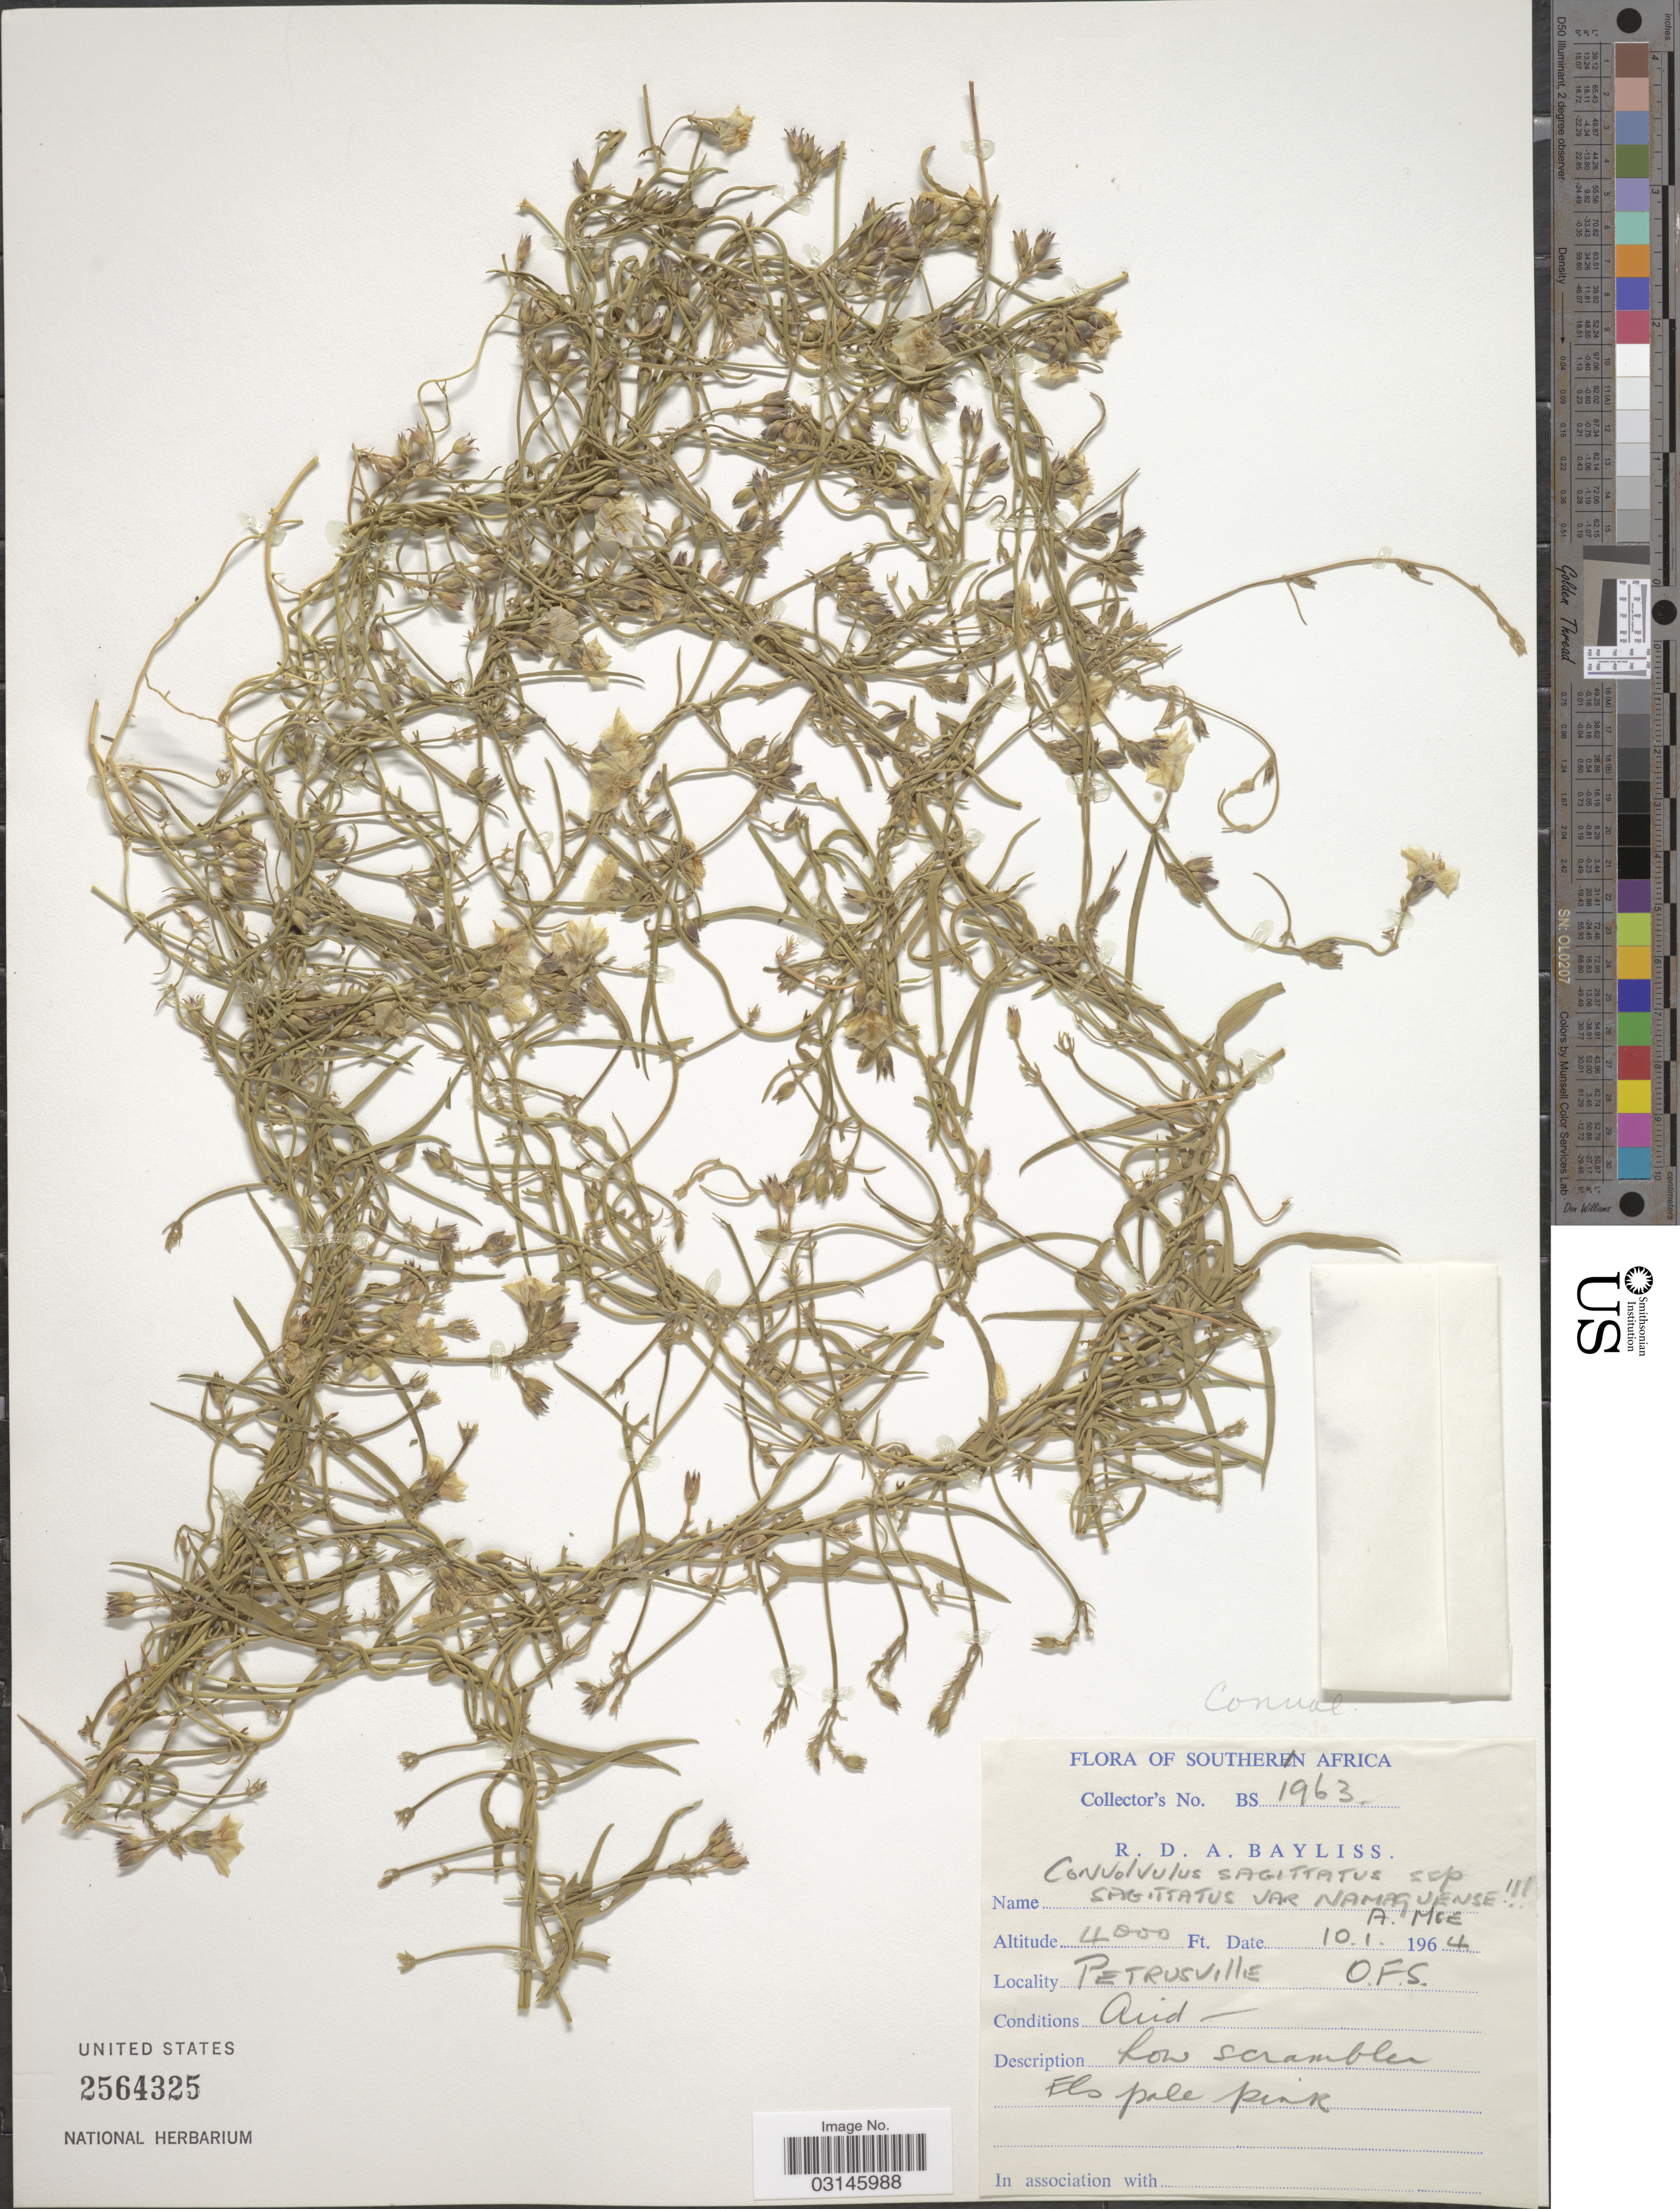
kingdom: Plantae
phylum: Tracheophyta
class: Magnoliopsida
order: Solanales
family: Convolvulaceae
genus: Convolvulus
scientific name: Convolvulus sagittatus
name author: Thunb.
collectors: R. Bayliss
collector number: BS1963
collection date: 1964-01-10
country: South Africa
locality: Southern Africa. Petrusville. O.F.S.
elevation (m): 1219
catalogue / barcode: US 2564325